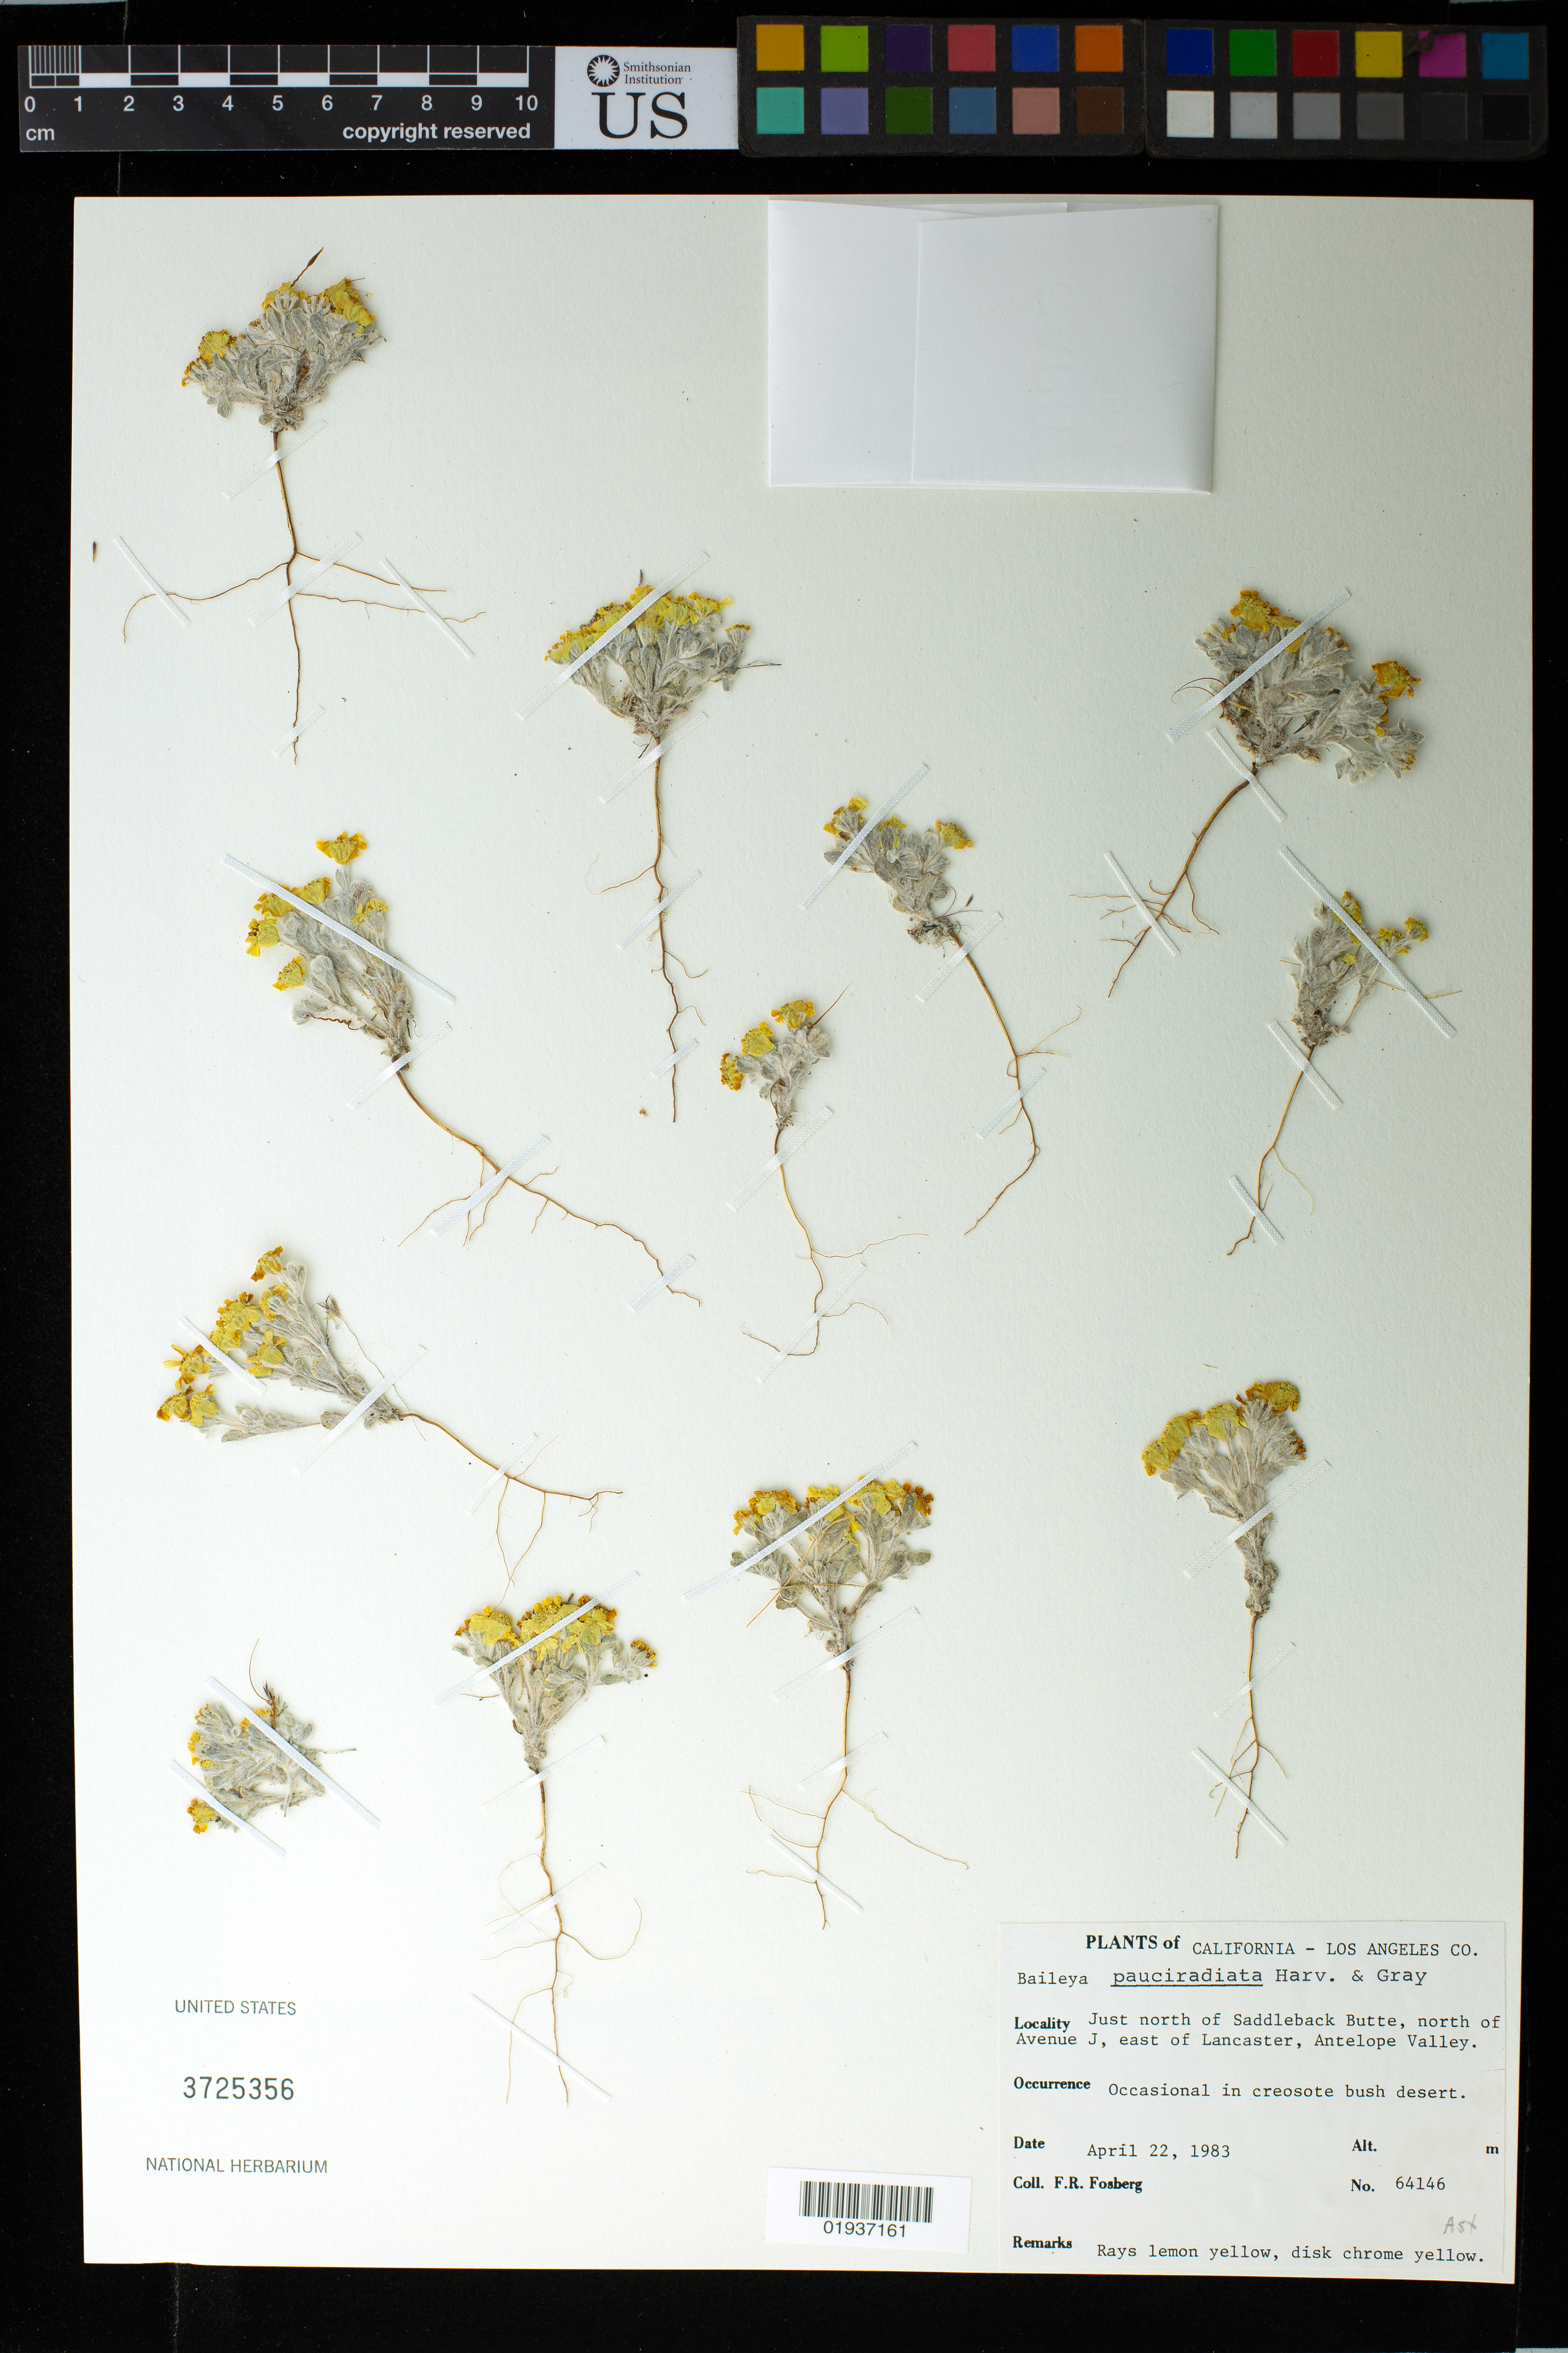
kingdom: Plantae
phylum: Tracheophyta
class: Magnoliopsida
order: Asterales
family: Asteraceae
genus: Baileya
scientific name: Baileya pauciradiata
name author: Harv. & A. Gray ex A. Gray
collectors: F. R. Fosberg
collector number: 64146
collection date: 1983-04-22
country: United States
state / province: California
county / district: Los Angeles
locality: Los Angeles Co., Just north of Saddleback Butte, north of Avenue J, east of Lancaster, Antelope Valley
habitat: Creosote bush desert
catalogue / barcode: US 3725356